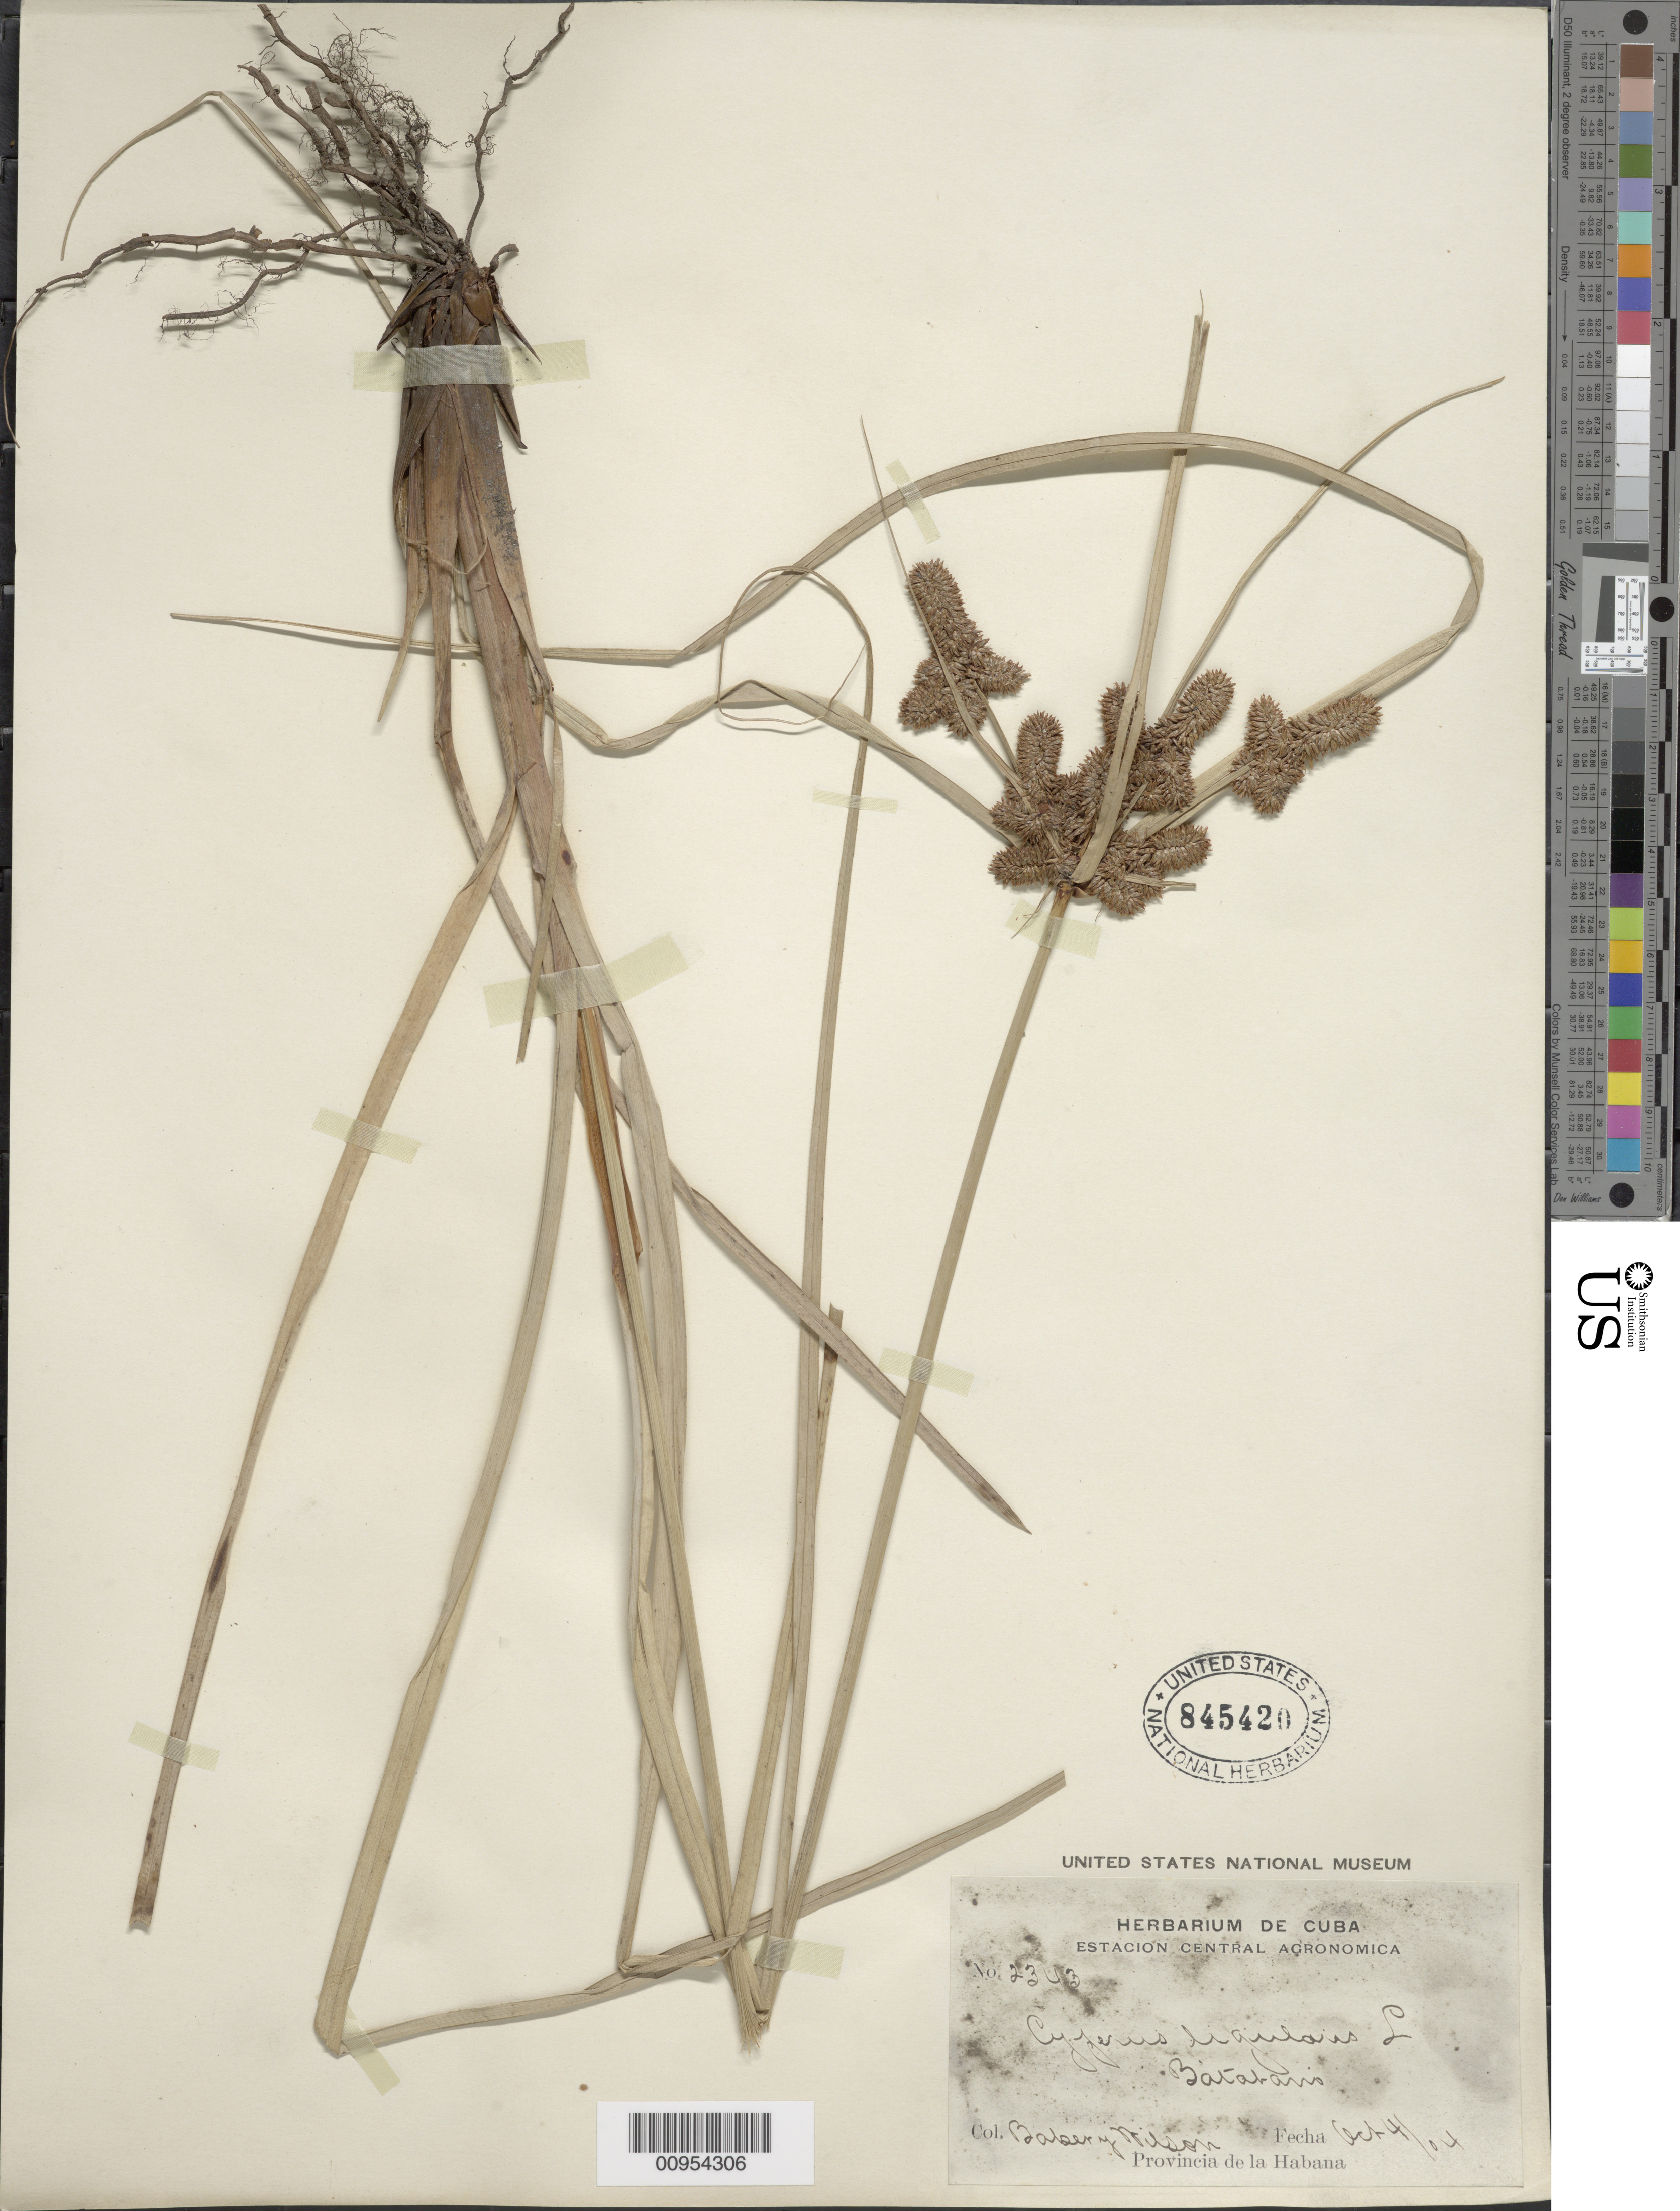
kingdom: Plantae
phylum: Tracheophyta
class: Liliopsida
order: Poales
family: Cyperaceae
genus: Cyperus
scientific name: Cyperus ligularis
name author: L.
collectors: C. F. Baker & -- Wilson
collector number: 2343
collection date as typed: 04 Oct 1904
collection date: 1904-10-04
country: Cuba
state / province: La Habana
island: Cuba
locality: Batabarro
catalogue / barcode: US 845420